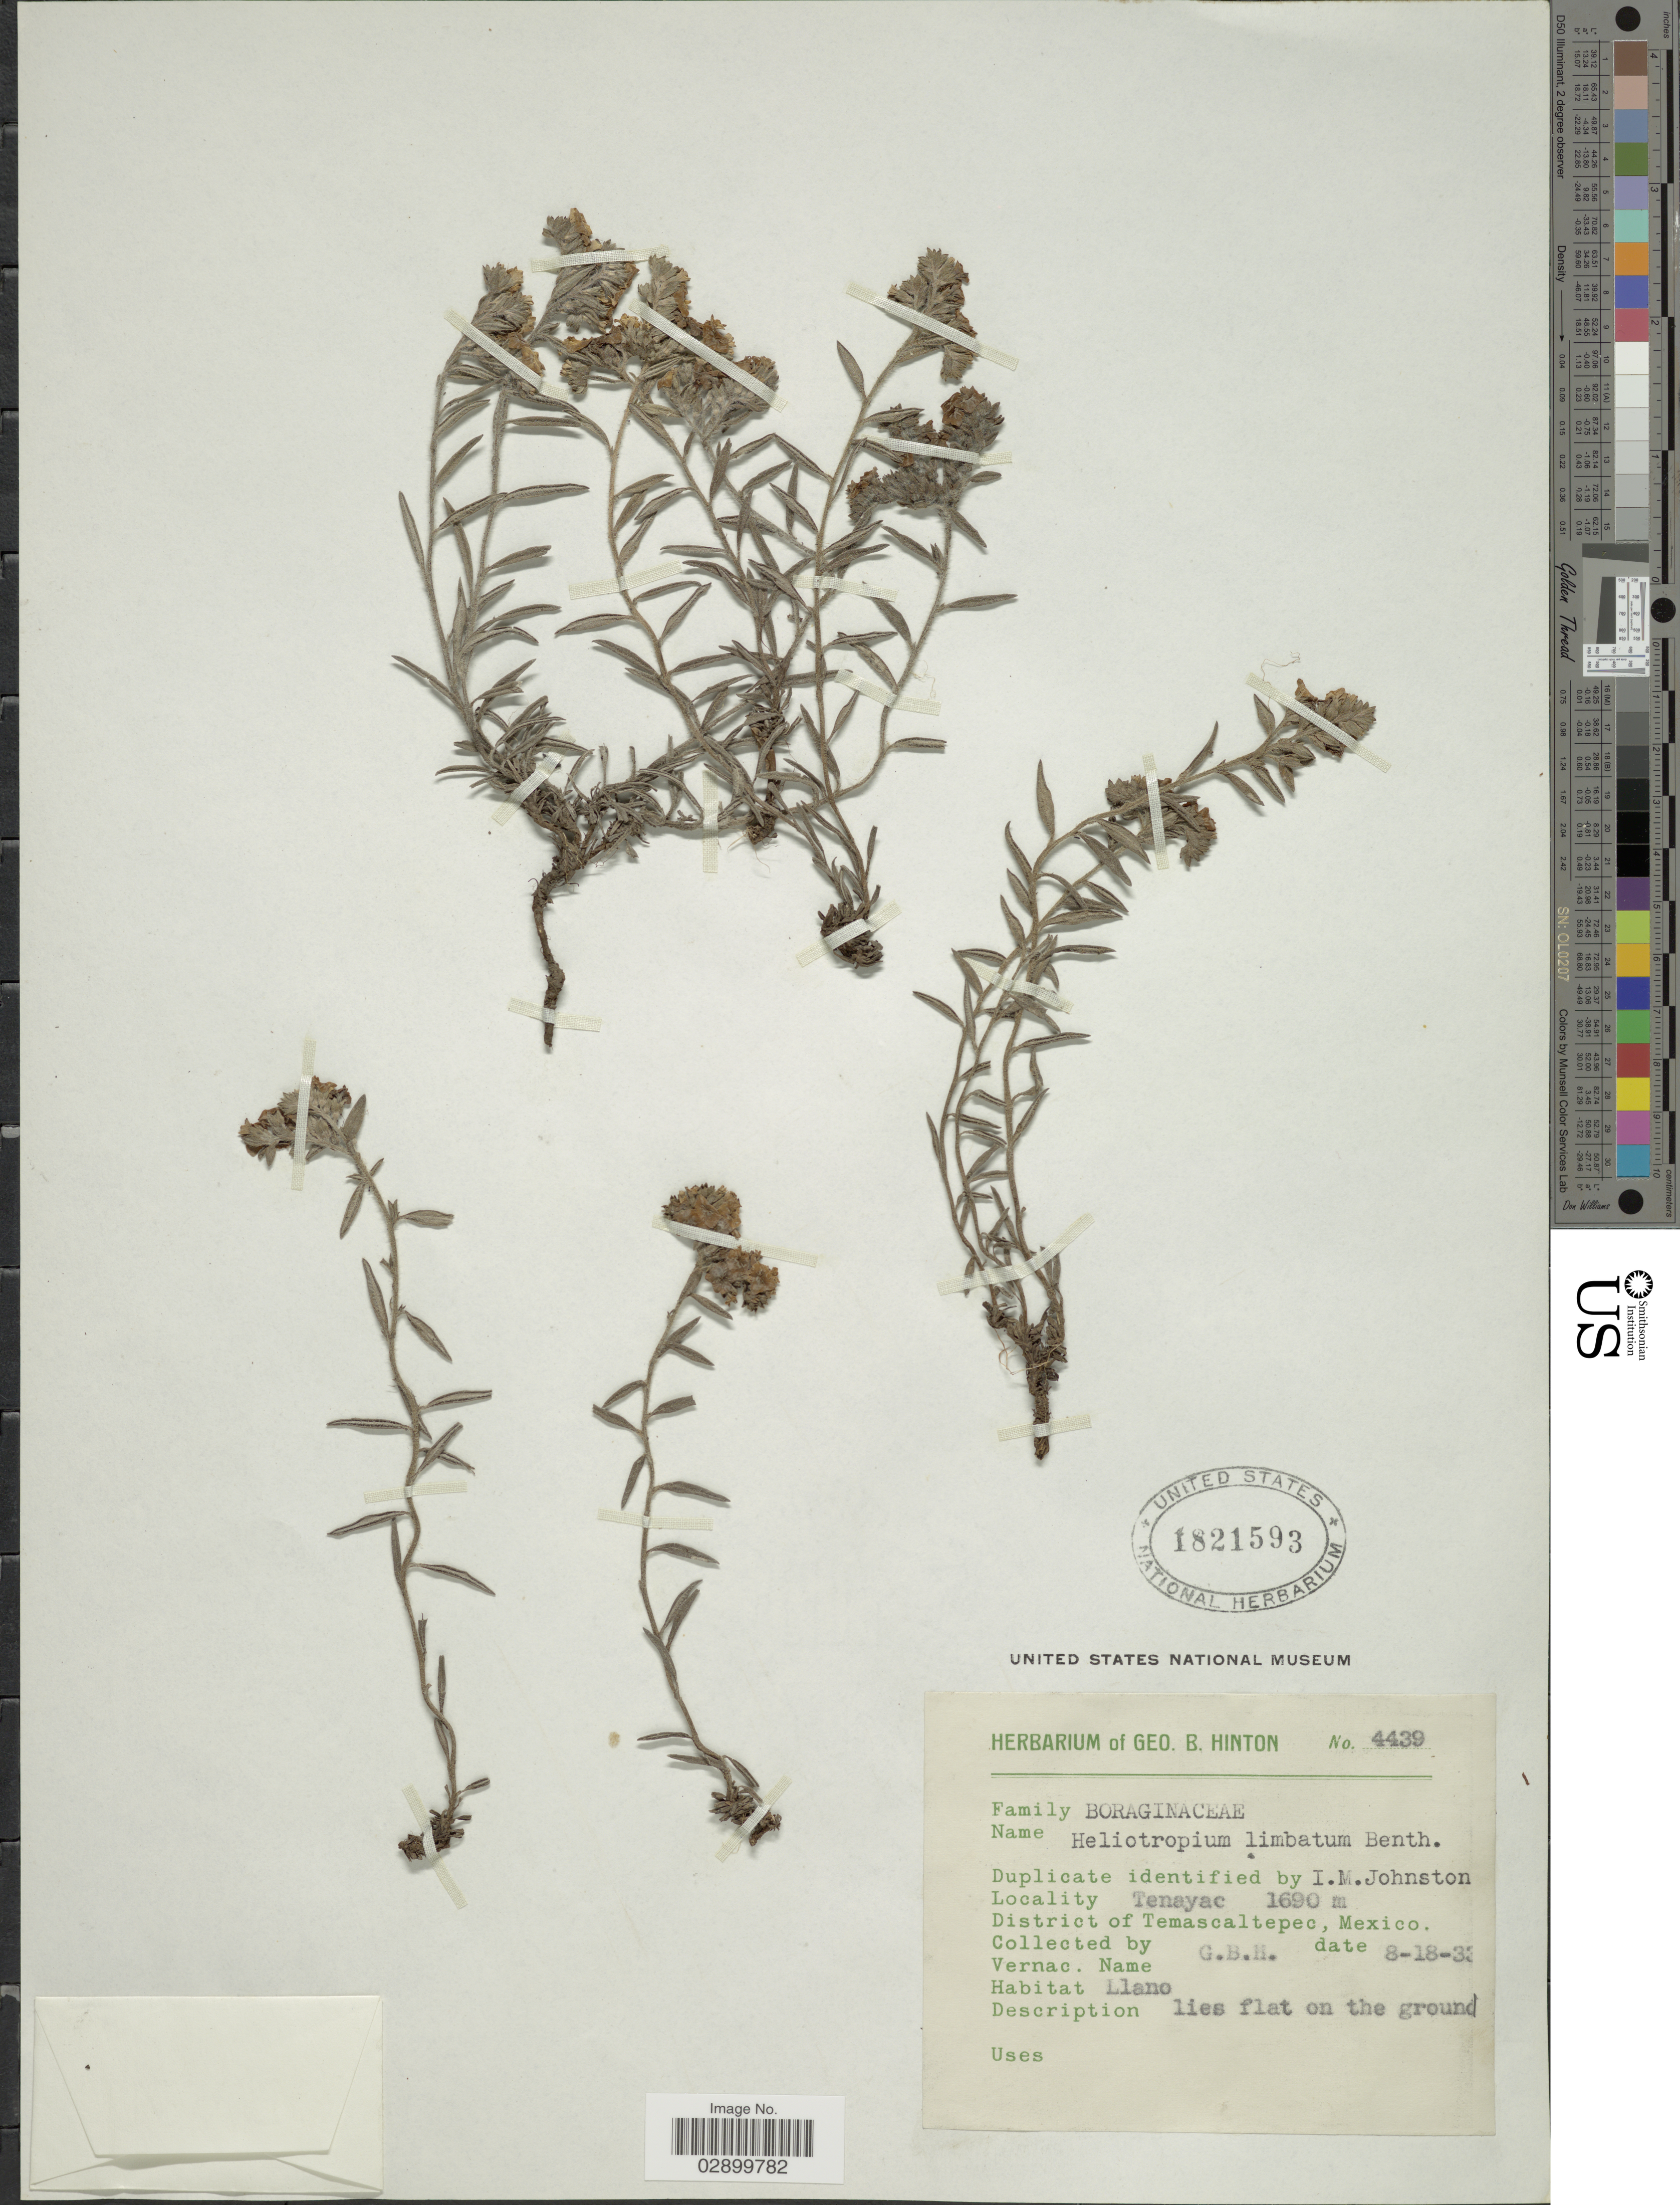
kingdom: Plantae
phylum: Tracheophyta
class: Magnoliopsida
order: Boraginales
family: Heliotropiaceae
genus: Heliotropium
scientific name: Heliotropium limbatum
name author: Benth.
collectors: G. B. Hinton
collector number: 4439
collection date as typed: Transcribed d/m/y: 18/8/33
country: Mexico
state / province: México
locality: Tenayac, District of Temascaltepec.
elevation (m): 1690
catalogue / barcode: US 1821593